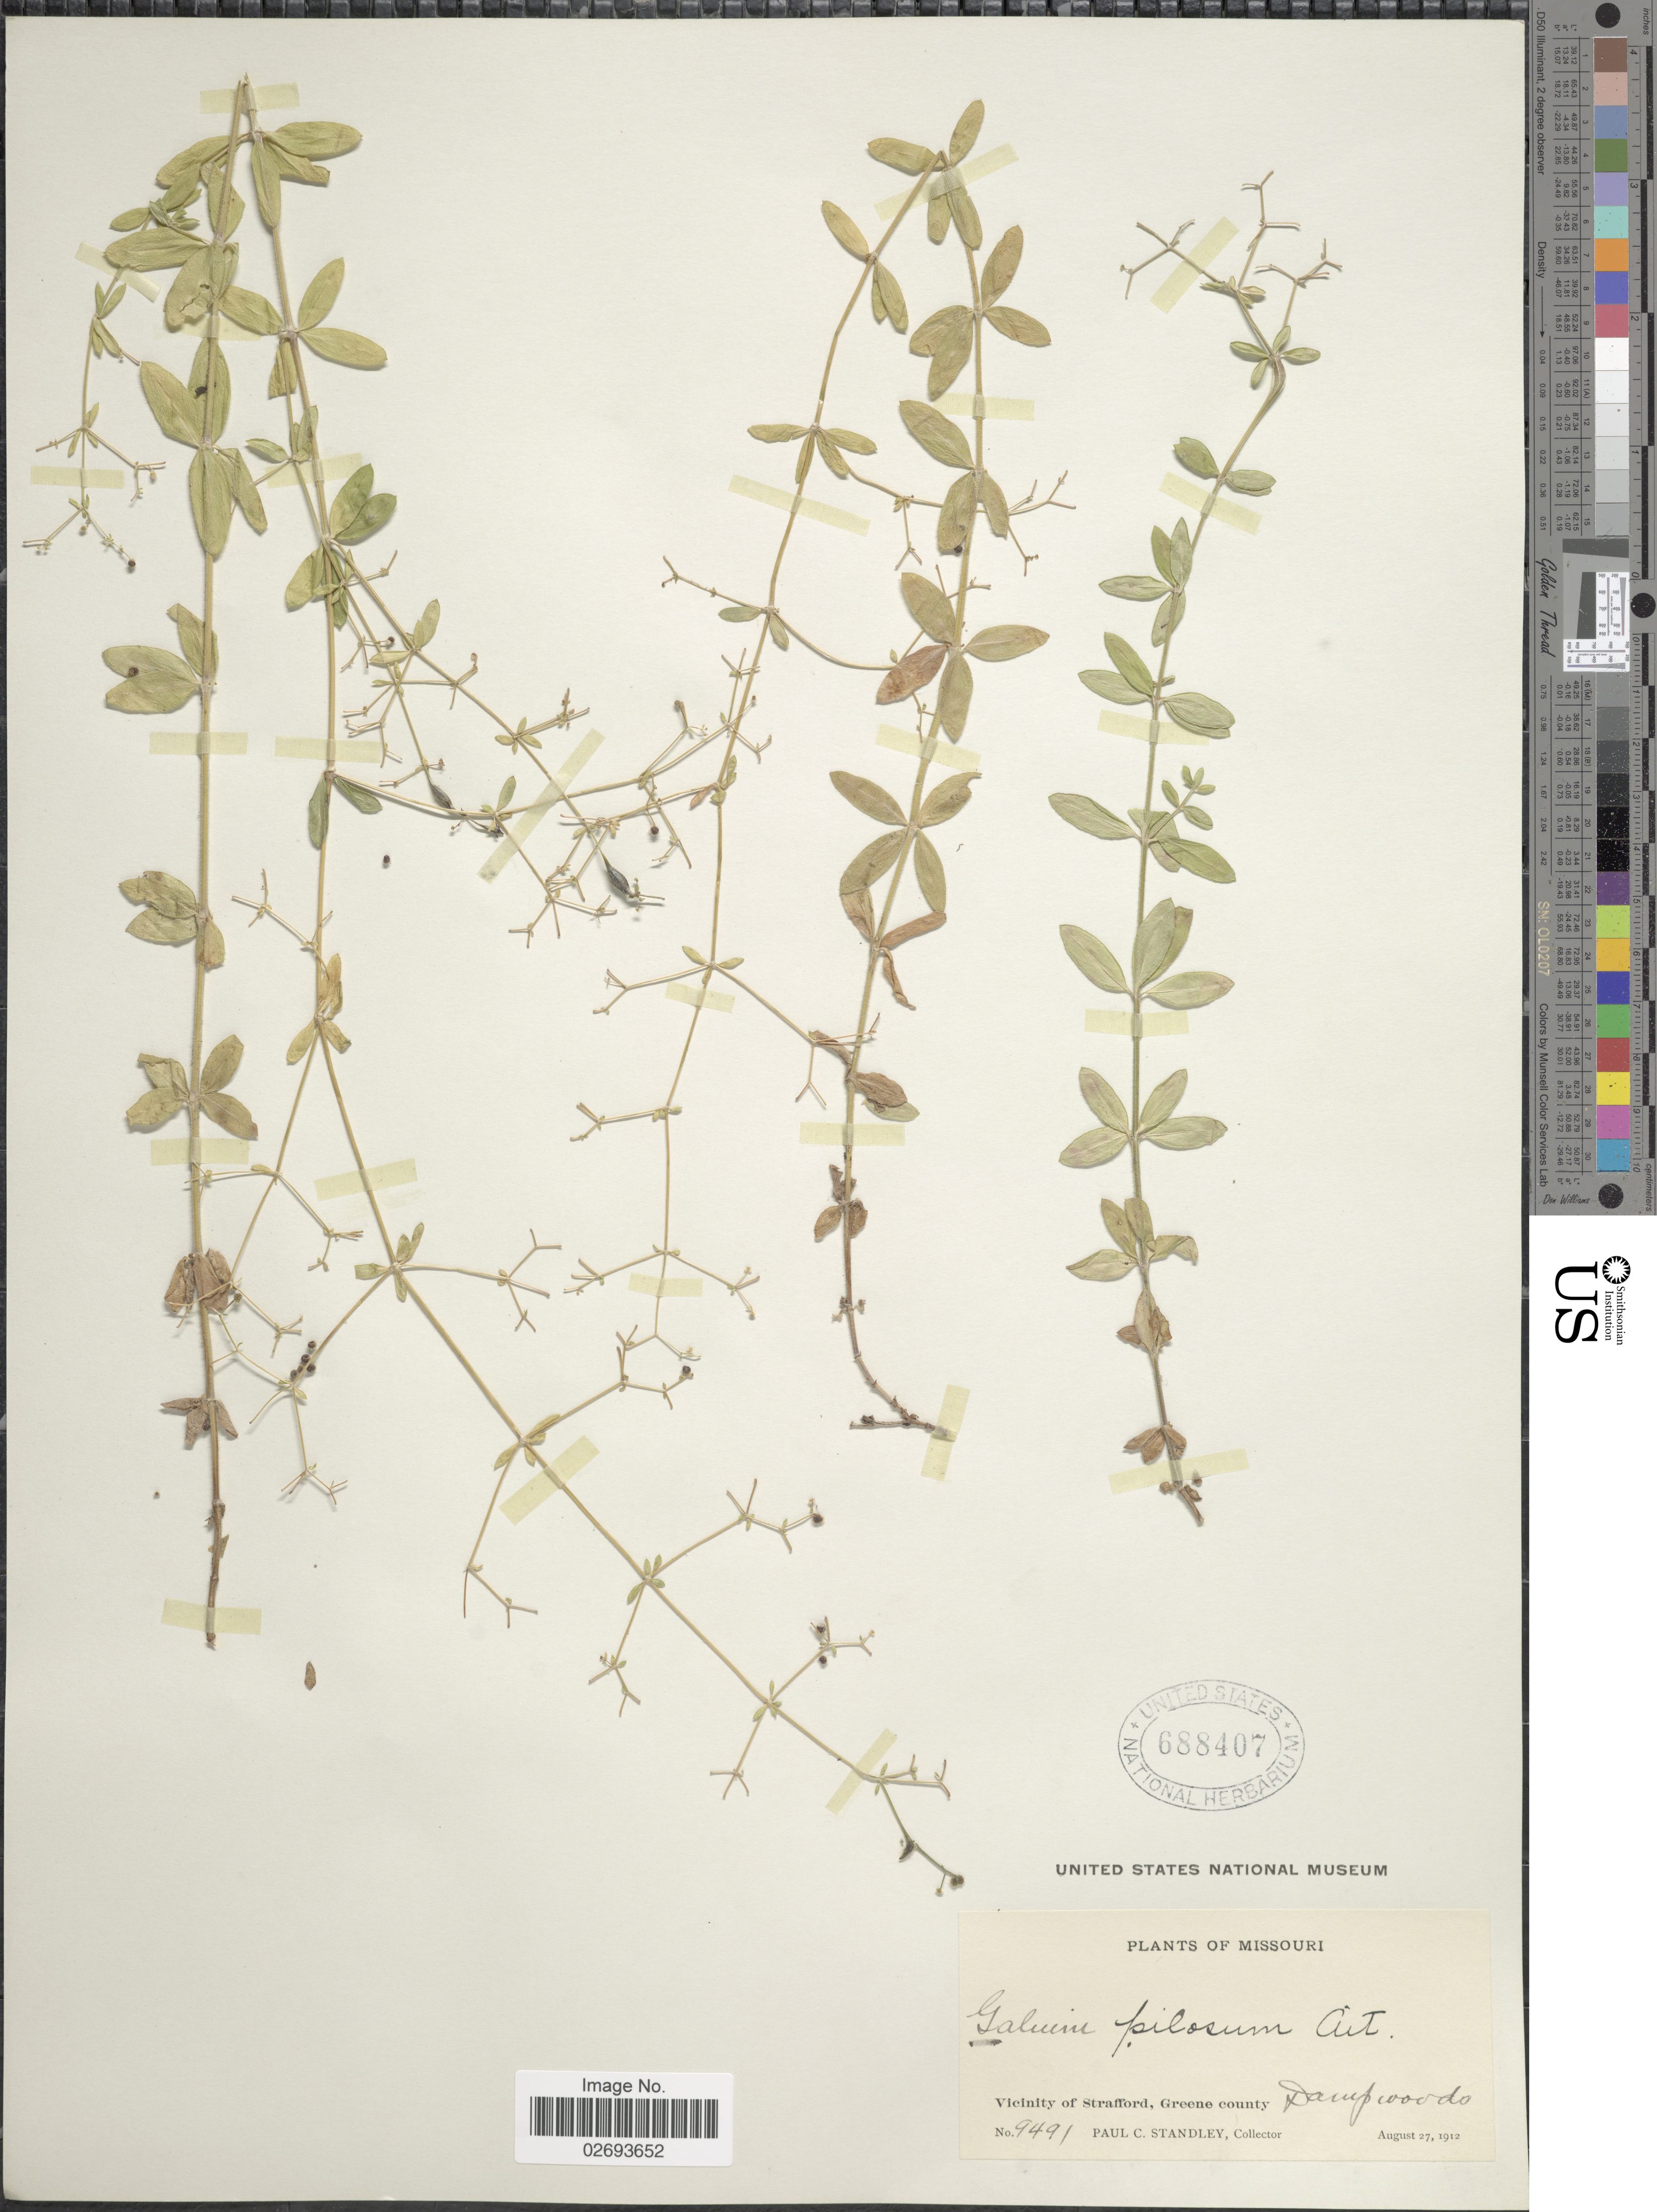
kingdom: Plantae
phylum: Tracheophyta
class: Magnoliopsida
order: Gentianales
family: Rubiaceae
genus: Galium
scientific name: Galium pilosum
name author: Aiton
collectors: P. C. Standley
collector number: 9491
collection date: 1912-08-27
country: United States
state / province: Missouri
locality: Vicinity of Strafford, Greene County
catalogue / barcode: US 688407